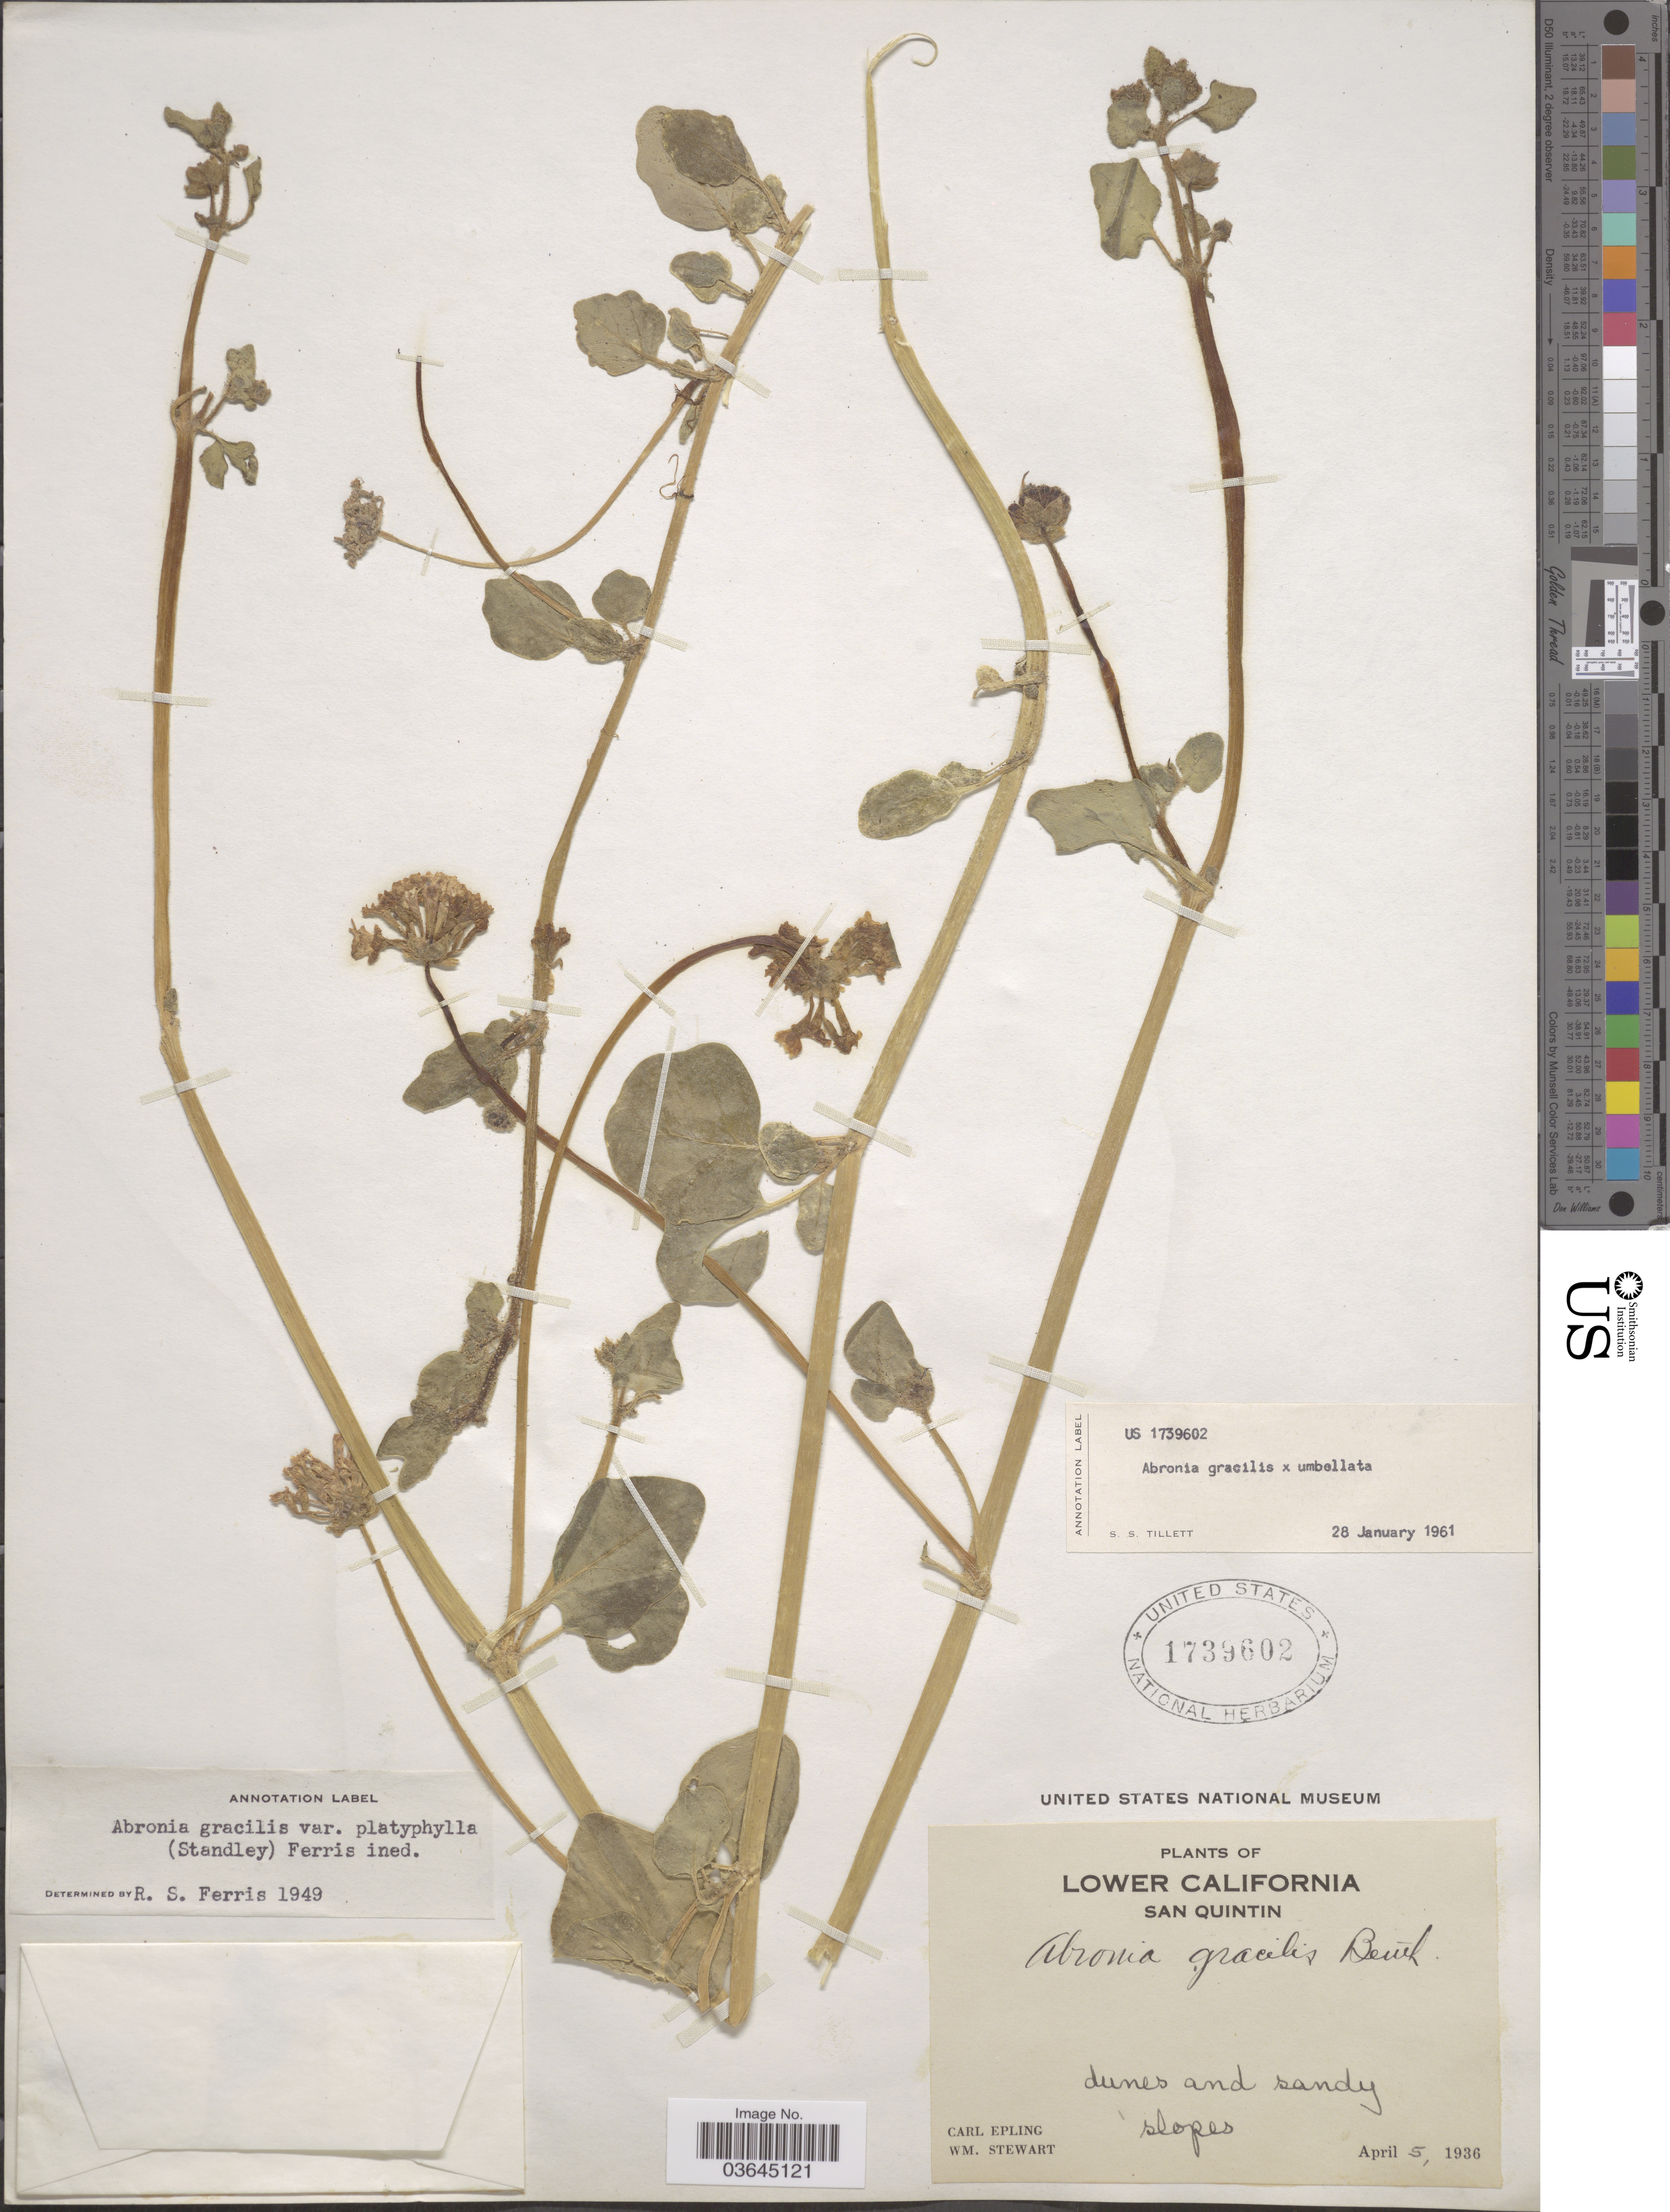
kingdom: Plantae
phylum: Tracheophyta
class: Magnoliopsida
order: Caryophyllales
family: Nyctaginaceae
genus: Abronia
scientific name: Abronia gracilis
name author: Benth.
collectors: C. C. Epling & W. Stewart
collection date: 1936-04-05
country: Mexico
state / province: Baja California Norte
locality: Lower California. San Quintin.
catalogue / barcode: US 1739602